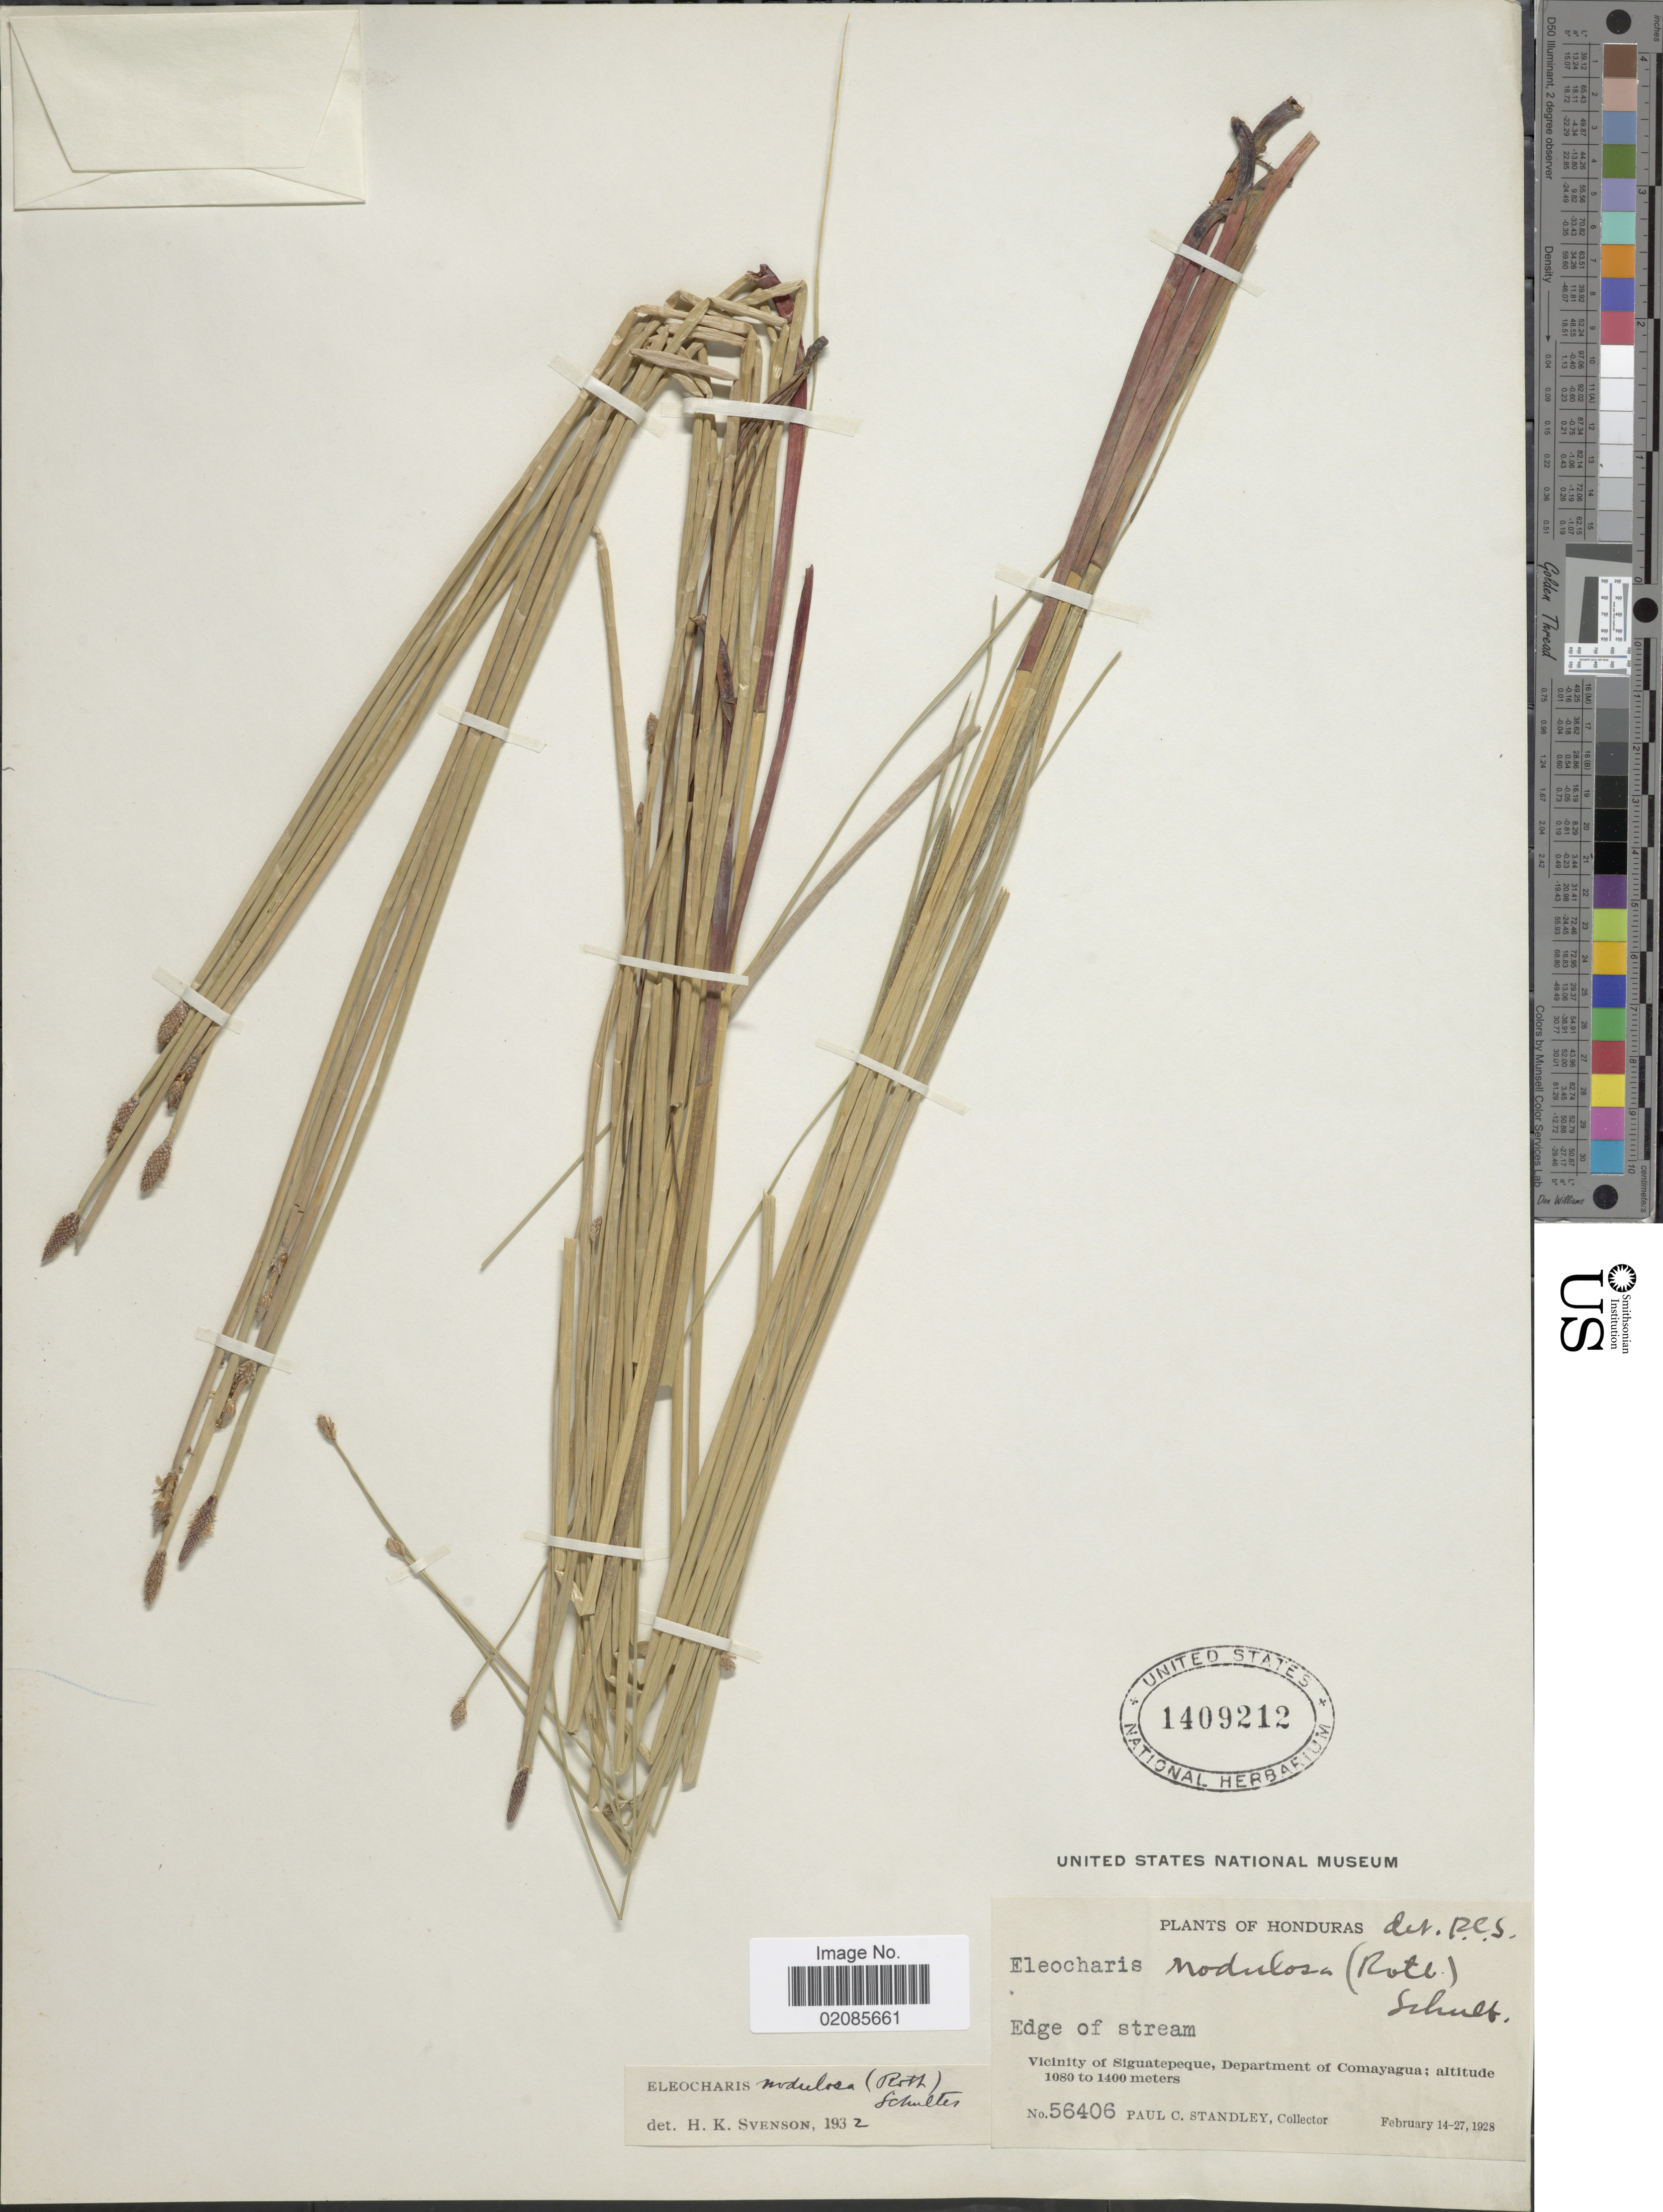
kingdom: Plantae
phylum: Tracheophyta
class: Liliopsida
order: Poales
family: Cyperaceae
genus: Eleocharis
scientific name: Eleocharis montana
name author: (Kunth) Roem. & Schult.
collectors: P. C. Standley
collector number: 56406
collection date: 1928-02-14/1928-02-27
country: Honduras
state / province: Comayagua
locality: Edge of stream, Vicinity of Siguatepeque.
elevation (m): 1080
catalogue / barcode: US 1409212